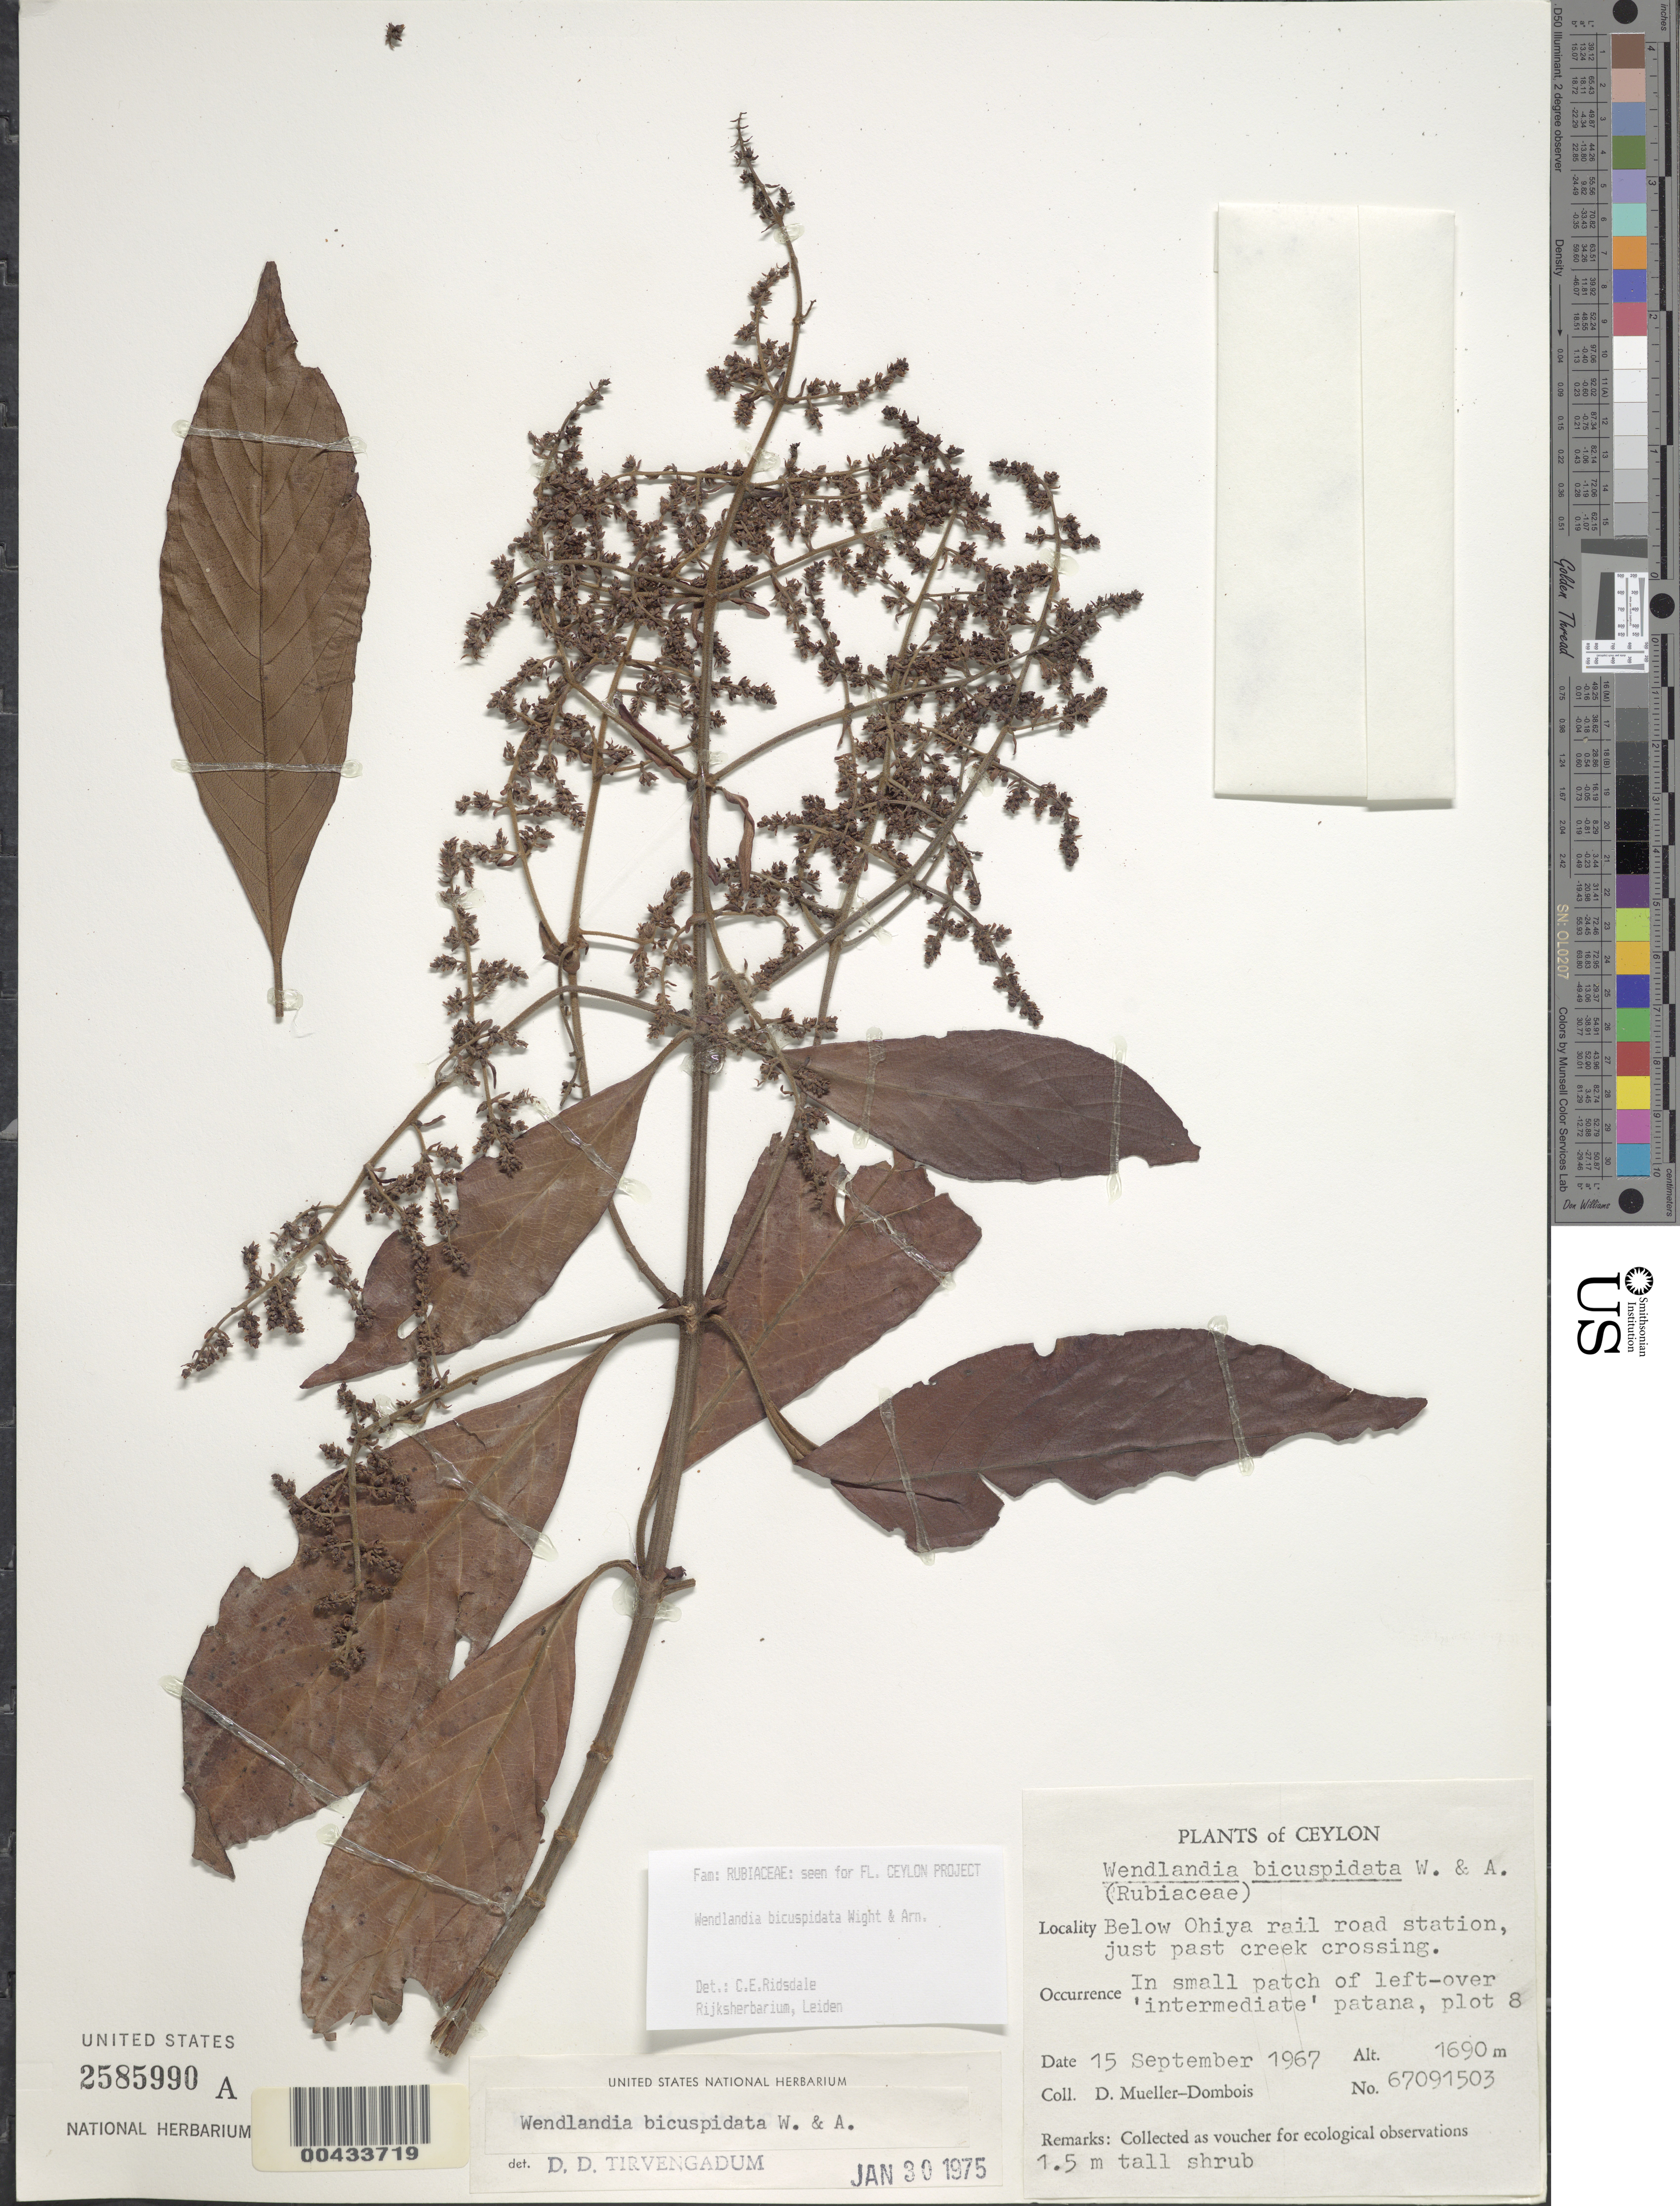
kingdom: Plantae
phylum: Tracheophyta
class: Magnoliopsida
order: Gentianales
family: Rubiaceae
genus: Wendlandia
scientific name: Wendlandia bicuspidata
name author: Wight & Arn.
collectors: D. Mueller-Dombois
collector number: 67091503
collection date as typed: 15 Sep 1967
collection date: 1967-09-15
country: Sri Lanka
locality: Below Ohiya rail rd station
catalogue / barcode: US 2585990A